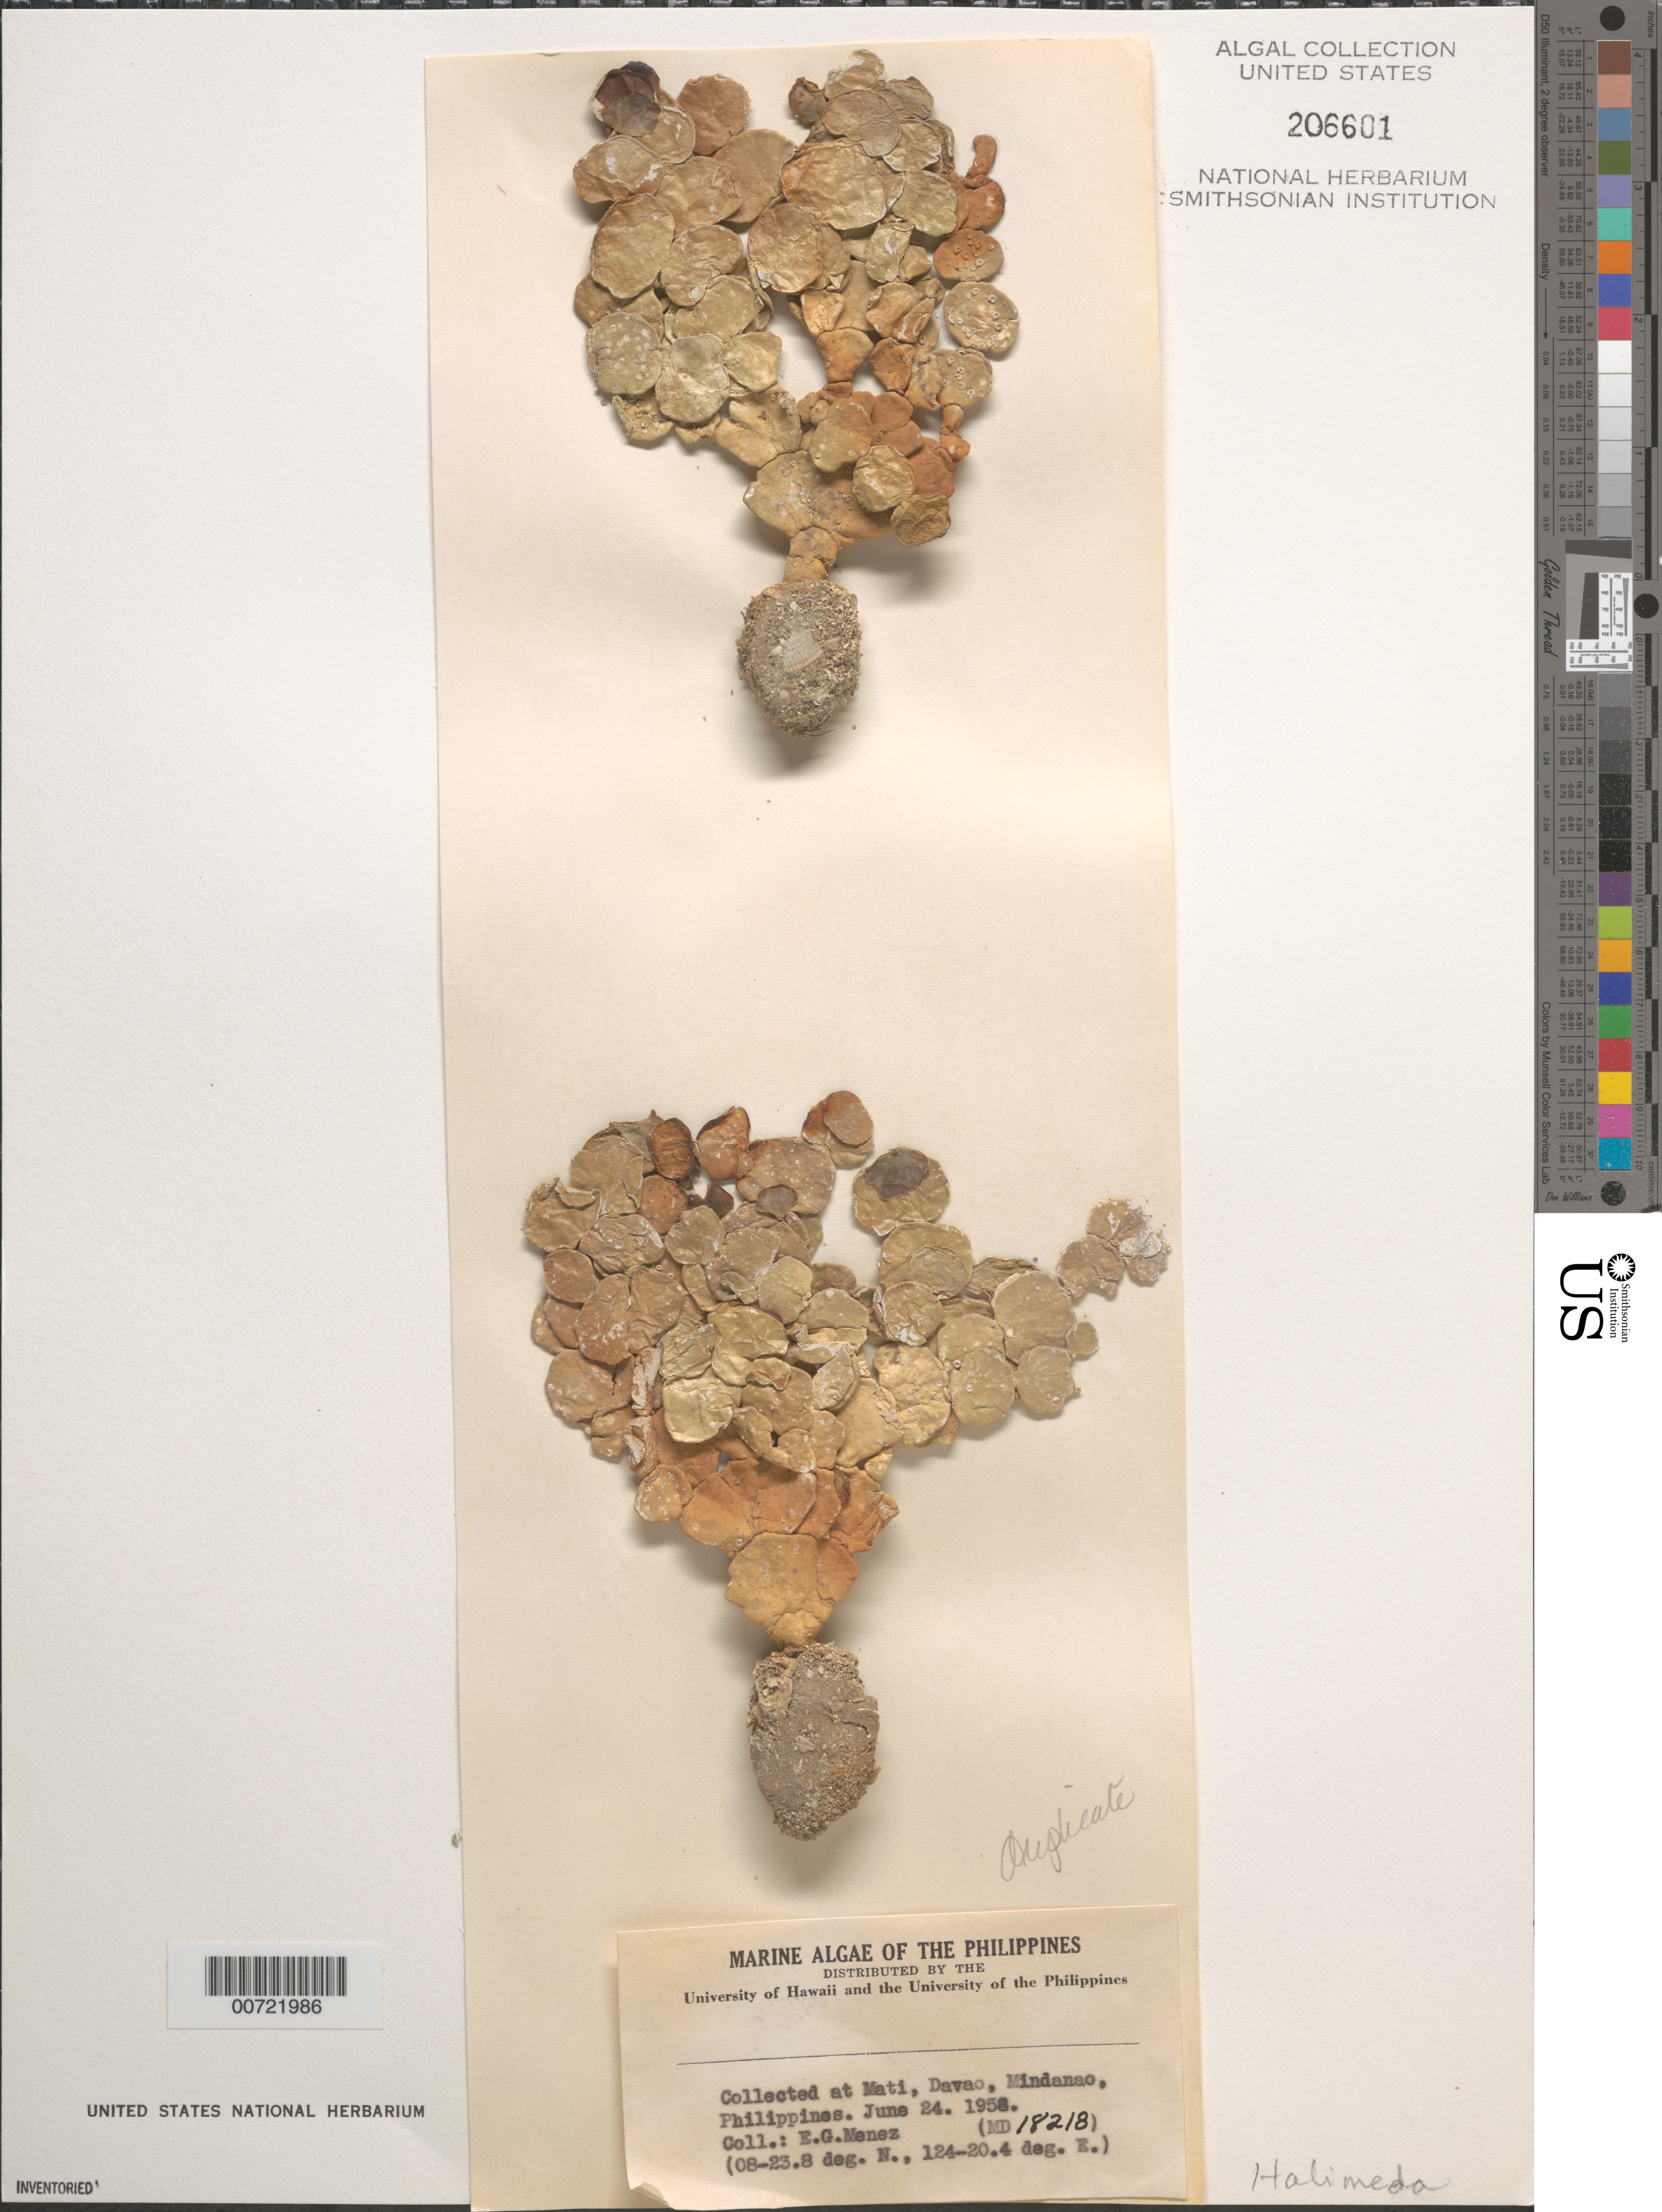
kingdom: Plantae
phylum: Chlorophyta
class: Ulvophyceae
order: Bryopsidales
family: Halimedaceae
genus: Halimeda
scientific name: Halimeda sp.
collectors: Meñez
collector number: MSD 18218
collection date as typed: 24 Jun 1958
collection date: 1958-06-24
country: Philippines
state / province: Davao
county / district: Davao del Sur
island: Mindanao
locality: Mati, Davao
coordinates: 08-23.8 deg. N, 124-20.4 deg. E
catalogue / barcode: US 206601